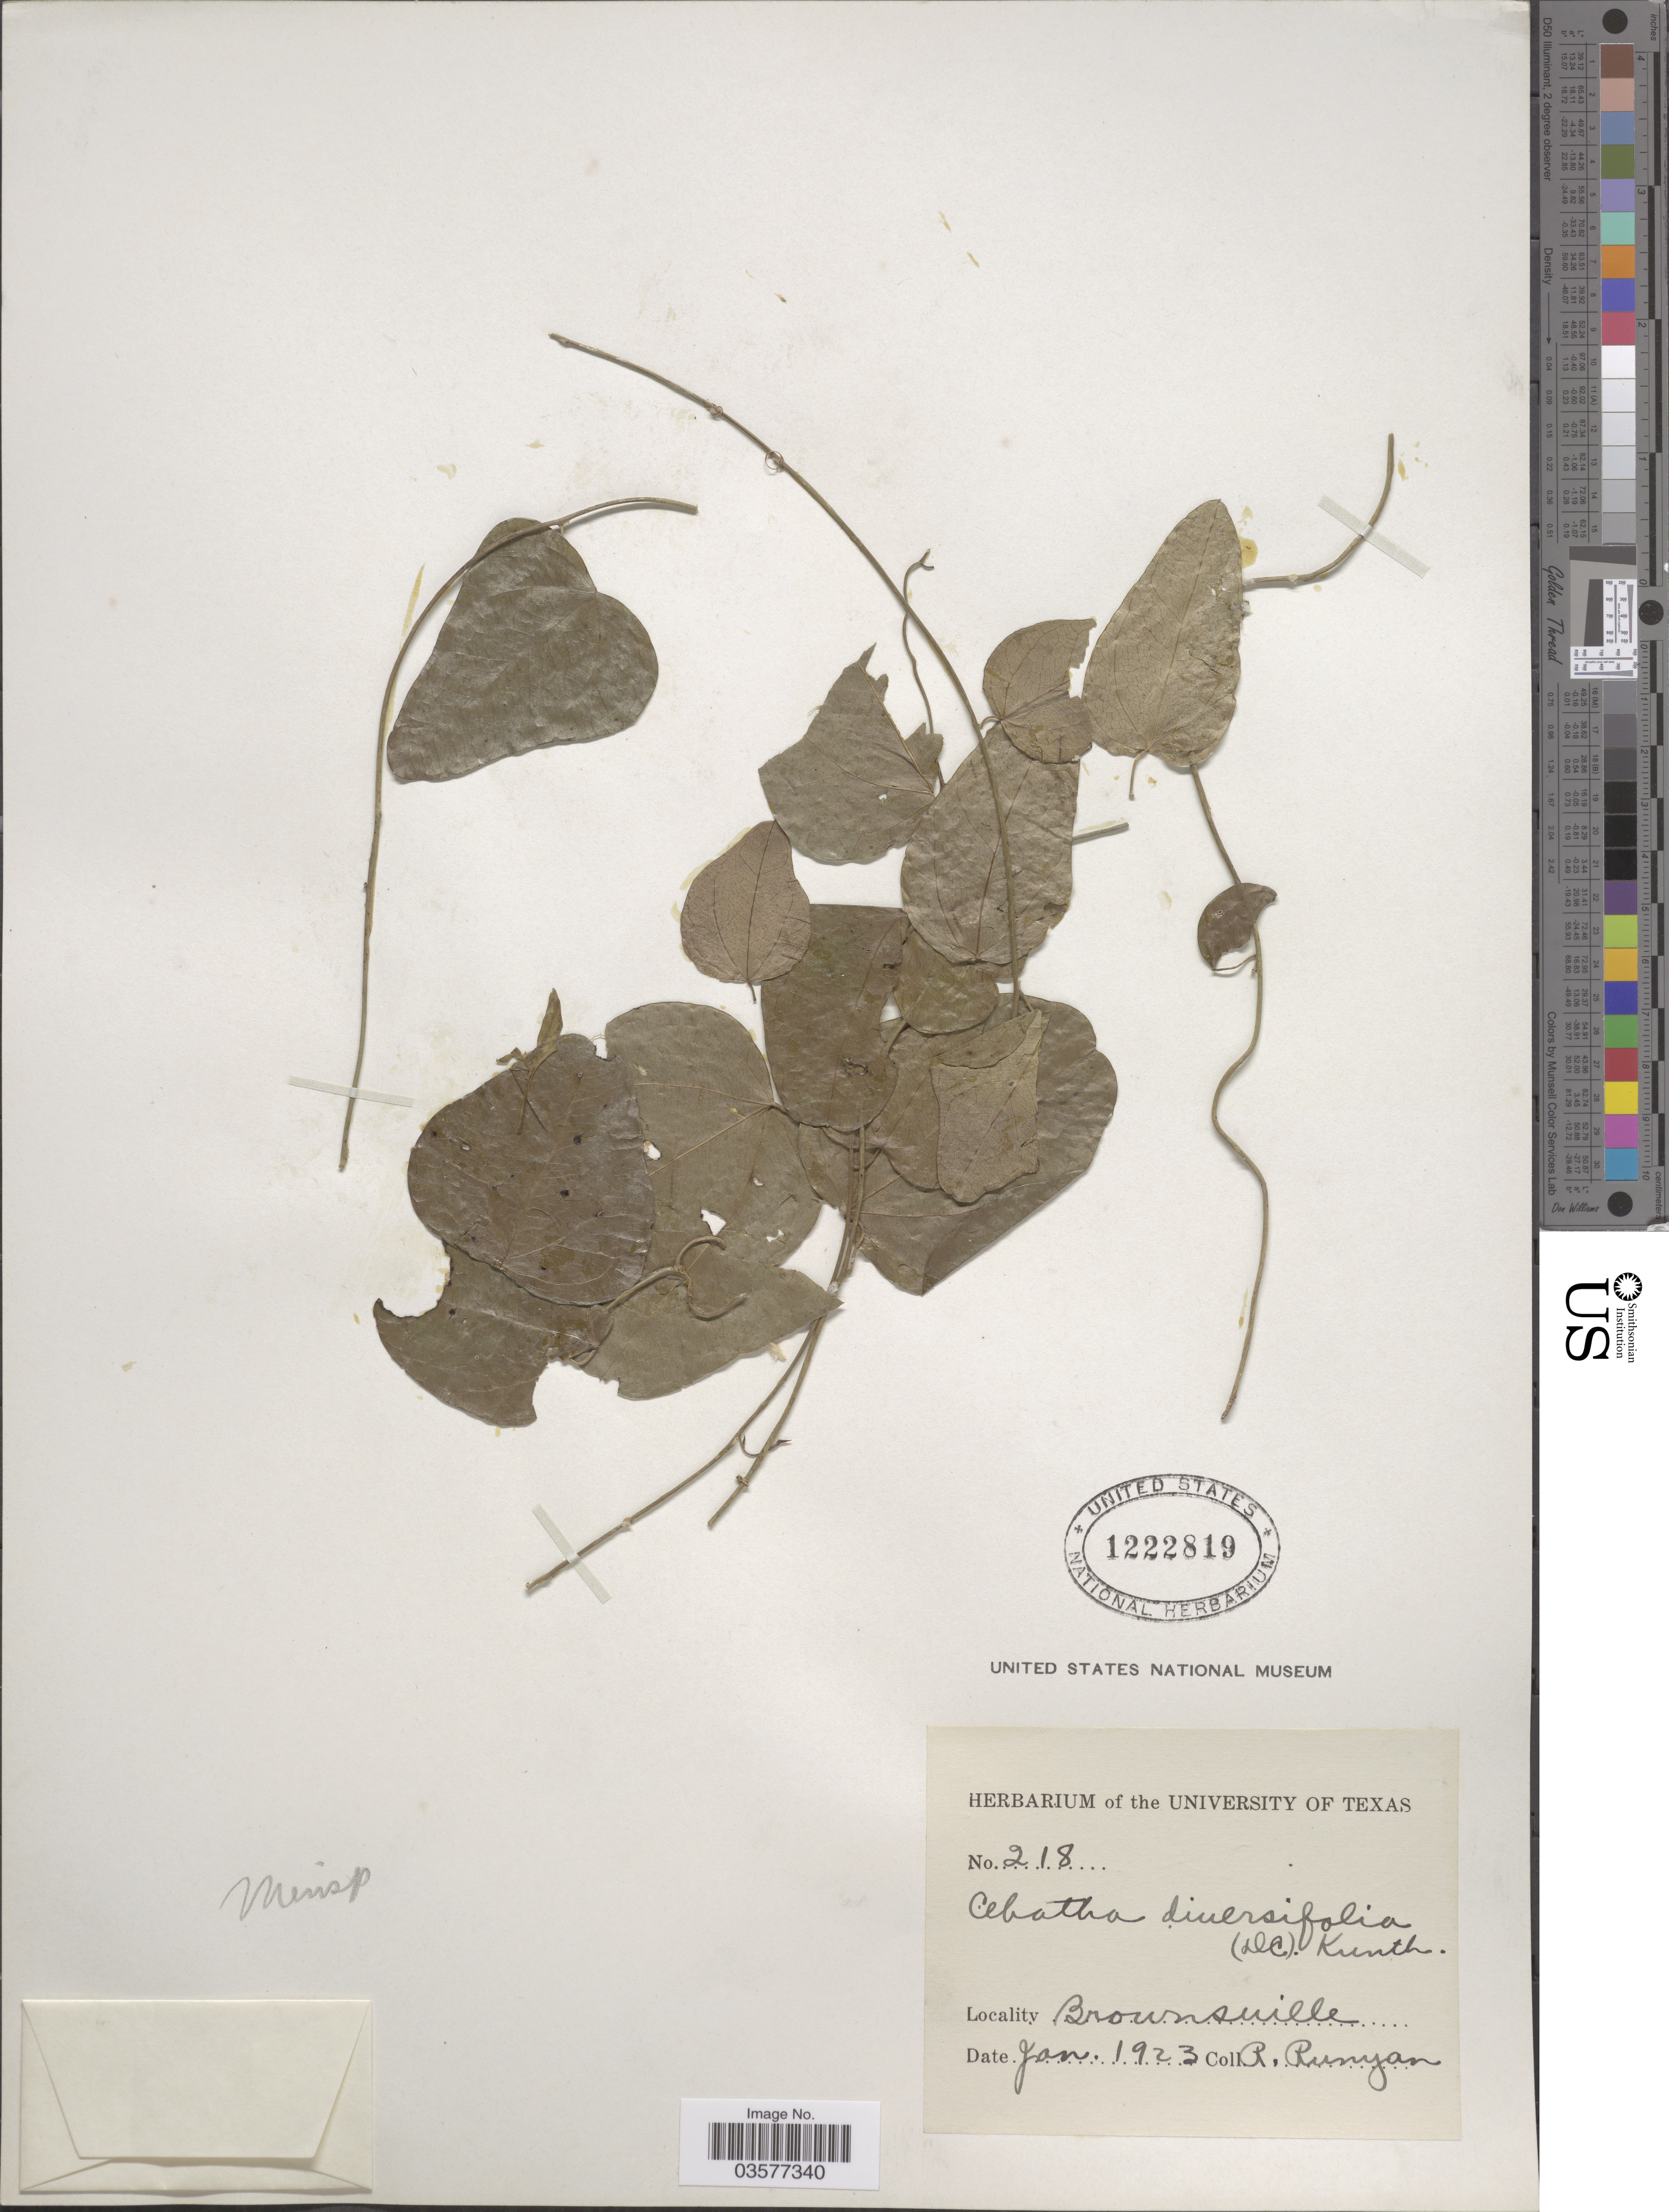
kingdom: Plantae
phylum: Tracheophyta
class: Magnoliopsida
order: Ranunculales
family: Menispermaceae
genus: Cocculus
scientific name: Cocculus diversifolius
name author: DC.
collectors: R. Runyon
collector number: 218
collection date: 1923-01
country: United States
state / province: Texas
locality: Brownsville.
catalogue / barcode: US 1222819